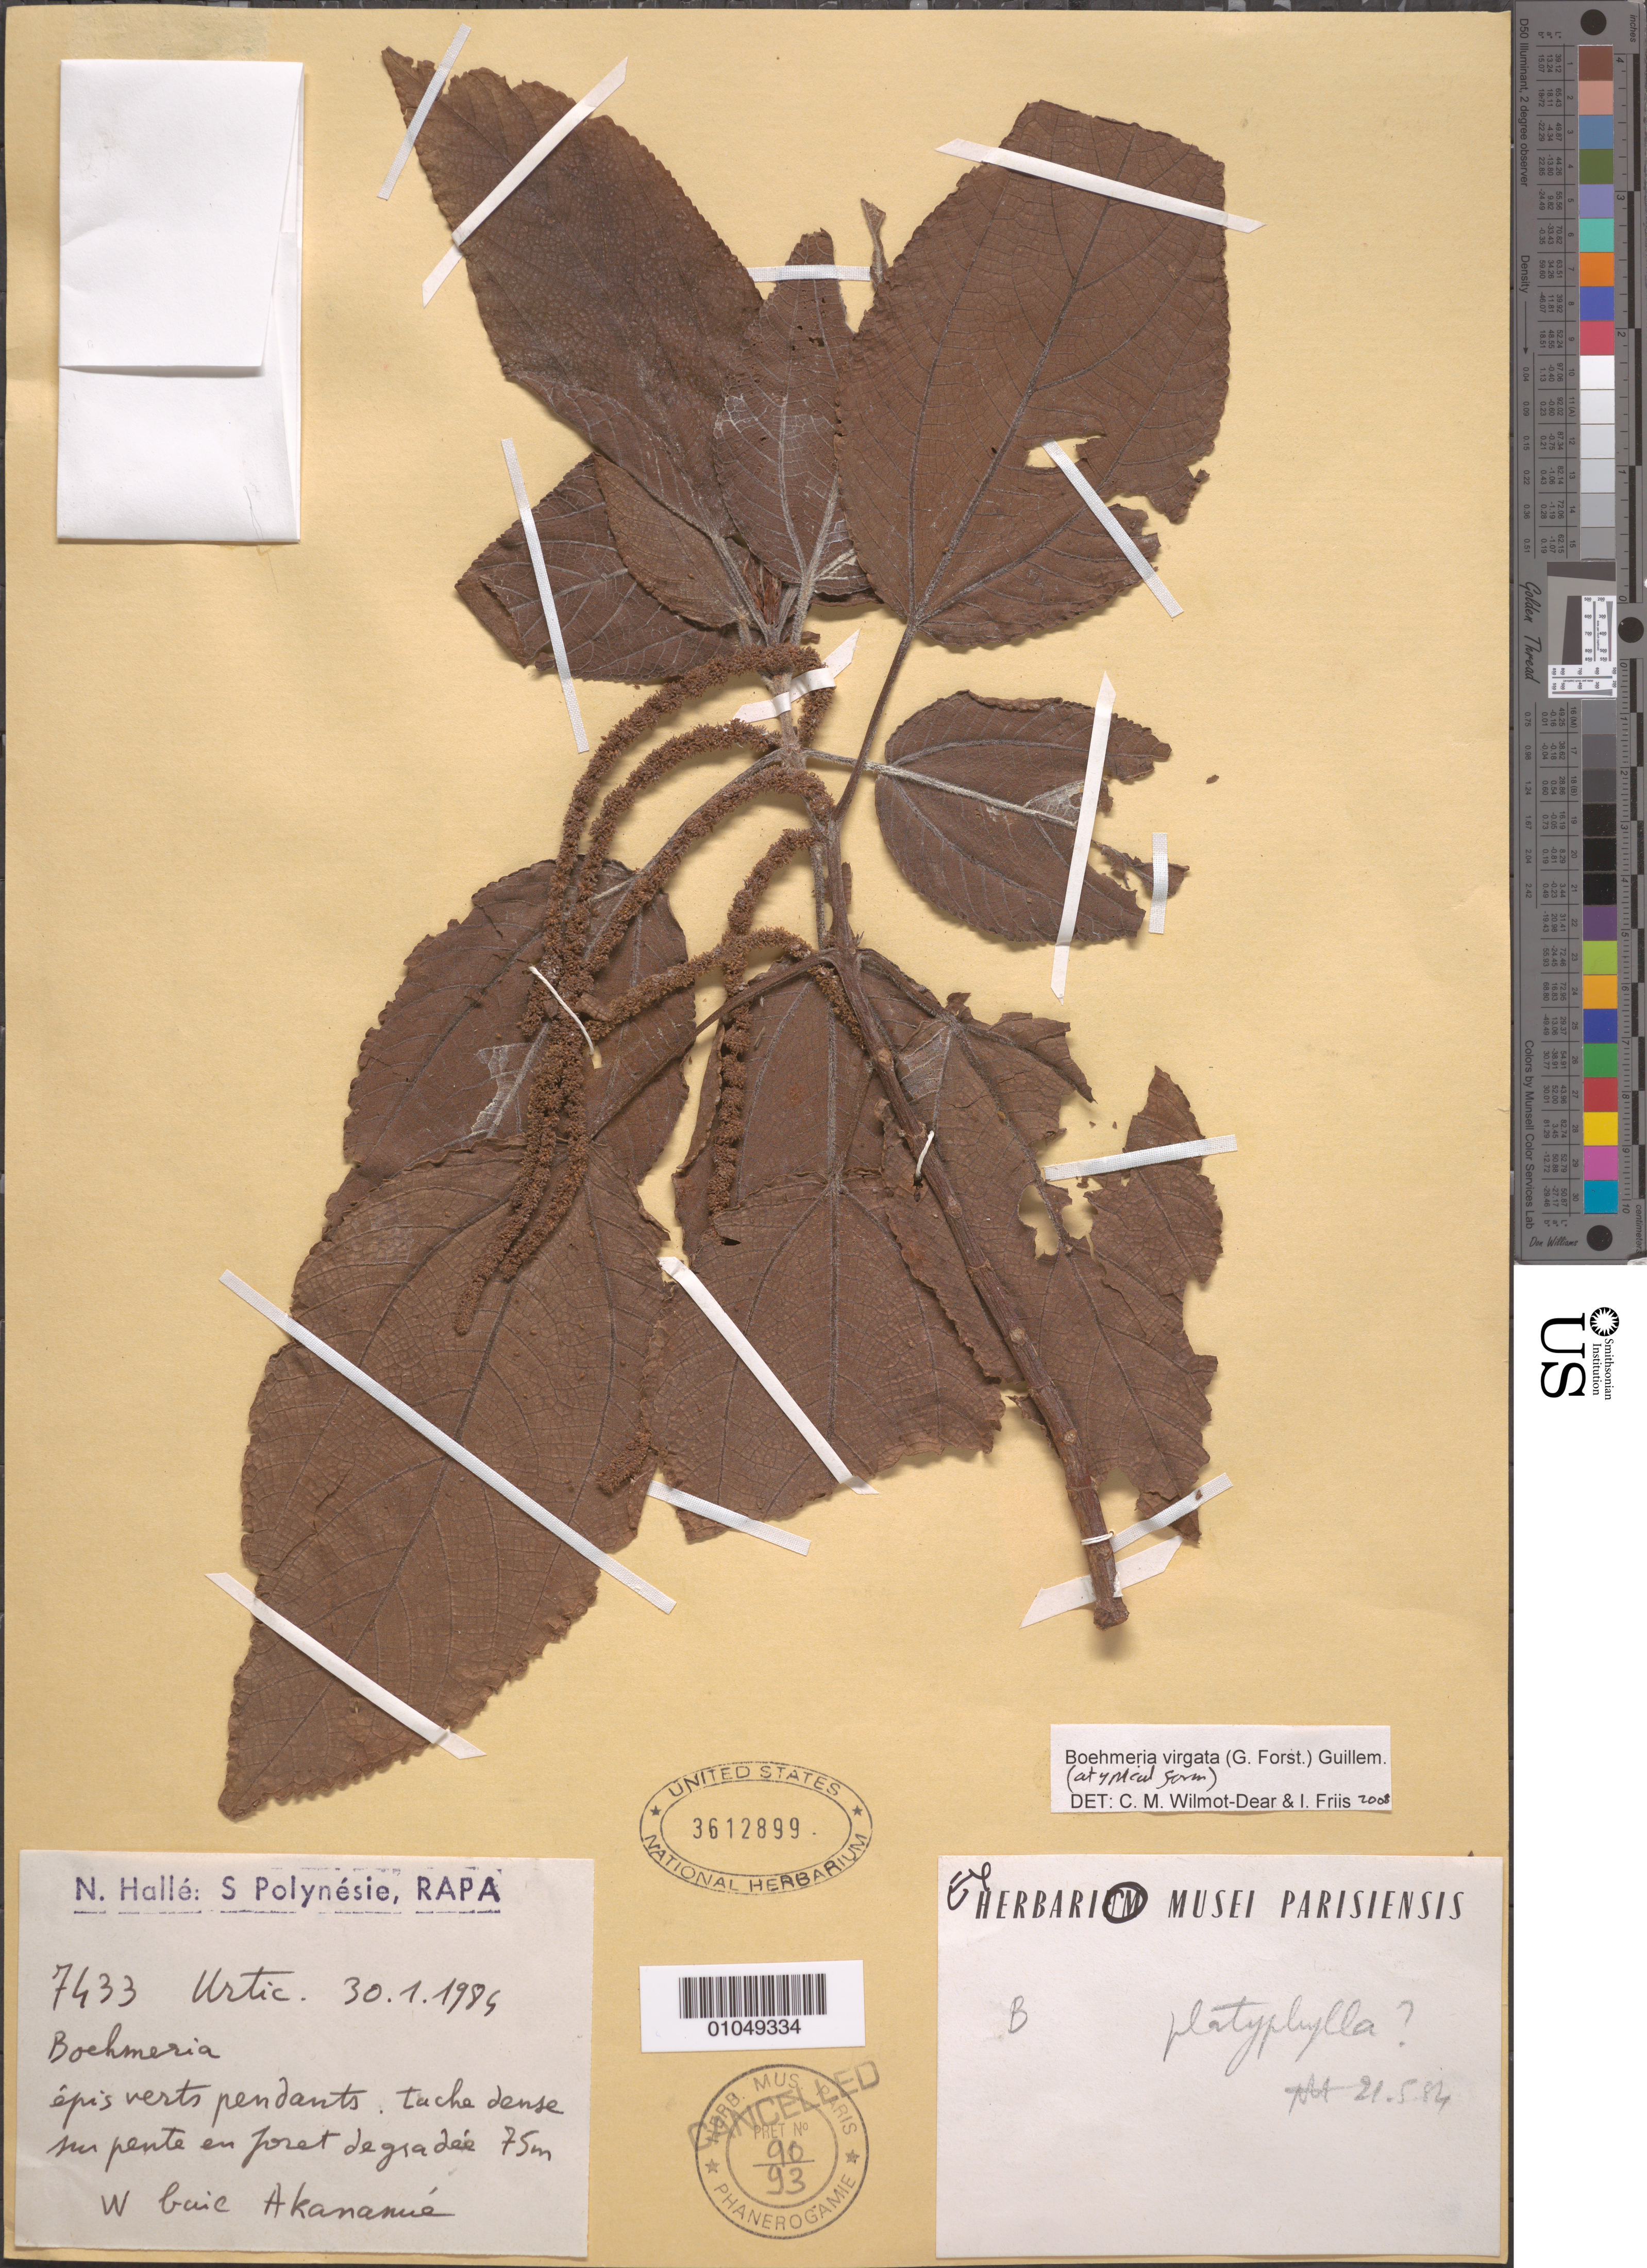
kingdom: Plantae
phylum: Tracheophyta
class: Magnoliopsida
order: Rosales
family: Urticaceae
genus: Boehmeria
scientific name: Boehmeria virgata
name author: (G. Forst.) Guill.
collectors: N. Hallé & G. Akananue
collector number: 7433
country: French Polynesia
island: Rapa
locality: Rapa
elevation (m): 75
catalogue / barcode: US 3612899